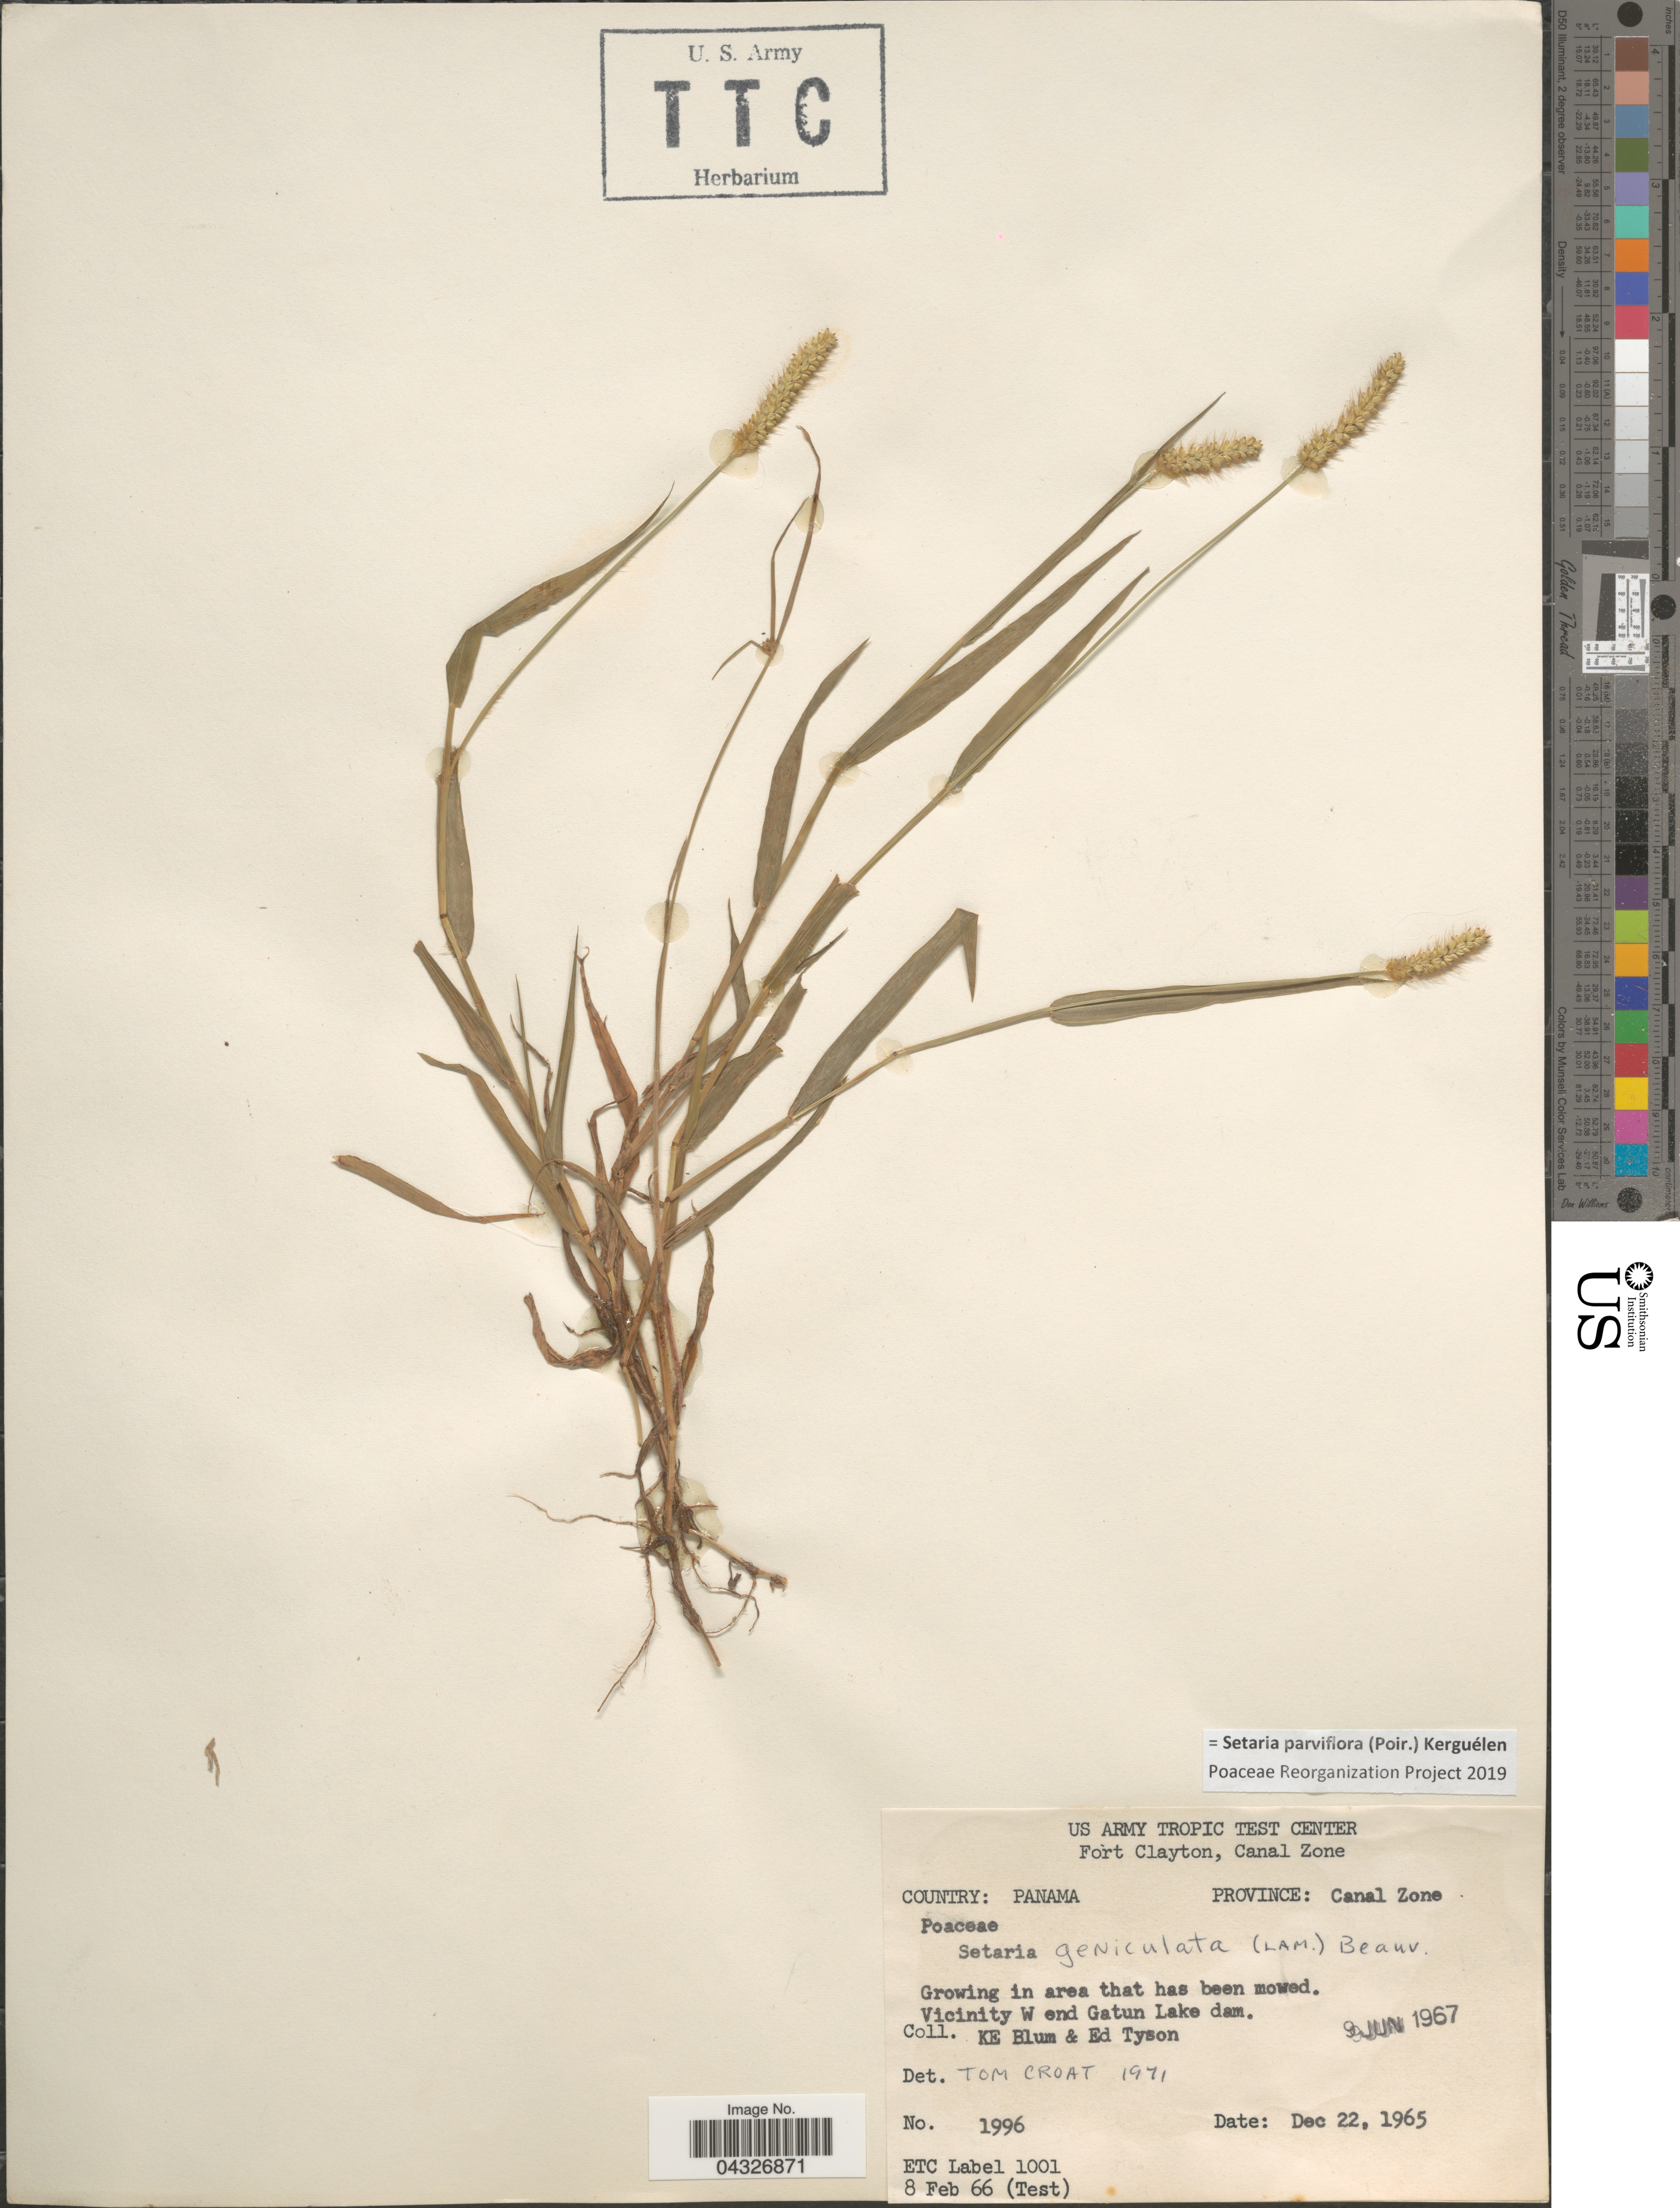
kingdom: Plantae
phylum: Tracheophyta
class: Liliopsida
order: Poales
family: Poaceae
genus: Setaria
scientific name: Setaria parviflora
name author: (Poir.) Kerguélen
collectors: K. E. Blum & E. Tyson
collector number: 1996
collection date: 1965-12-22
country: Panama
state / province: Colón / Panamá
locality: Province: Canal Zone. In area that has been mowed. Vicinity W end Gatun Lake dam.